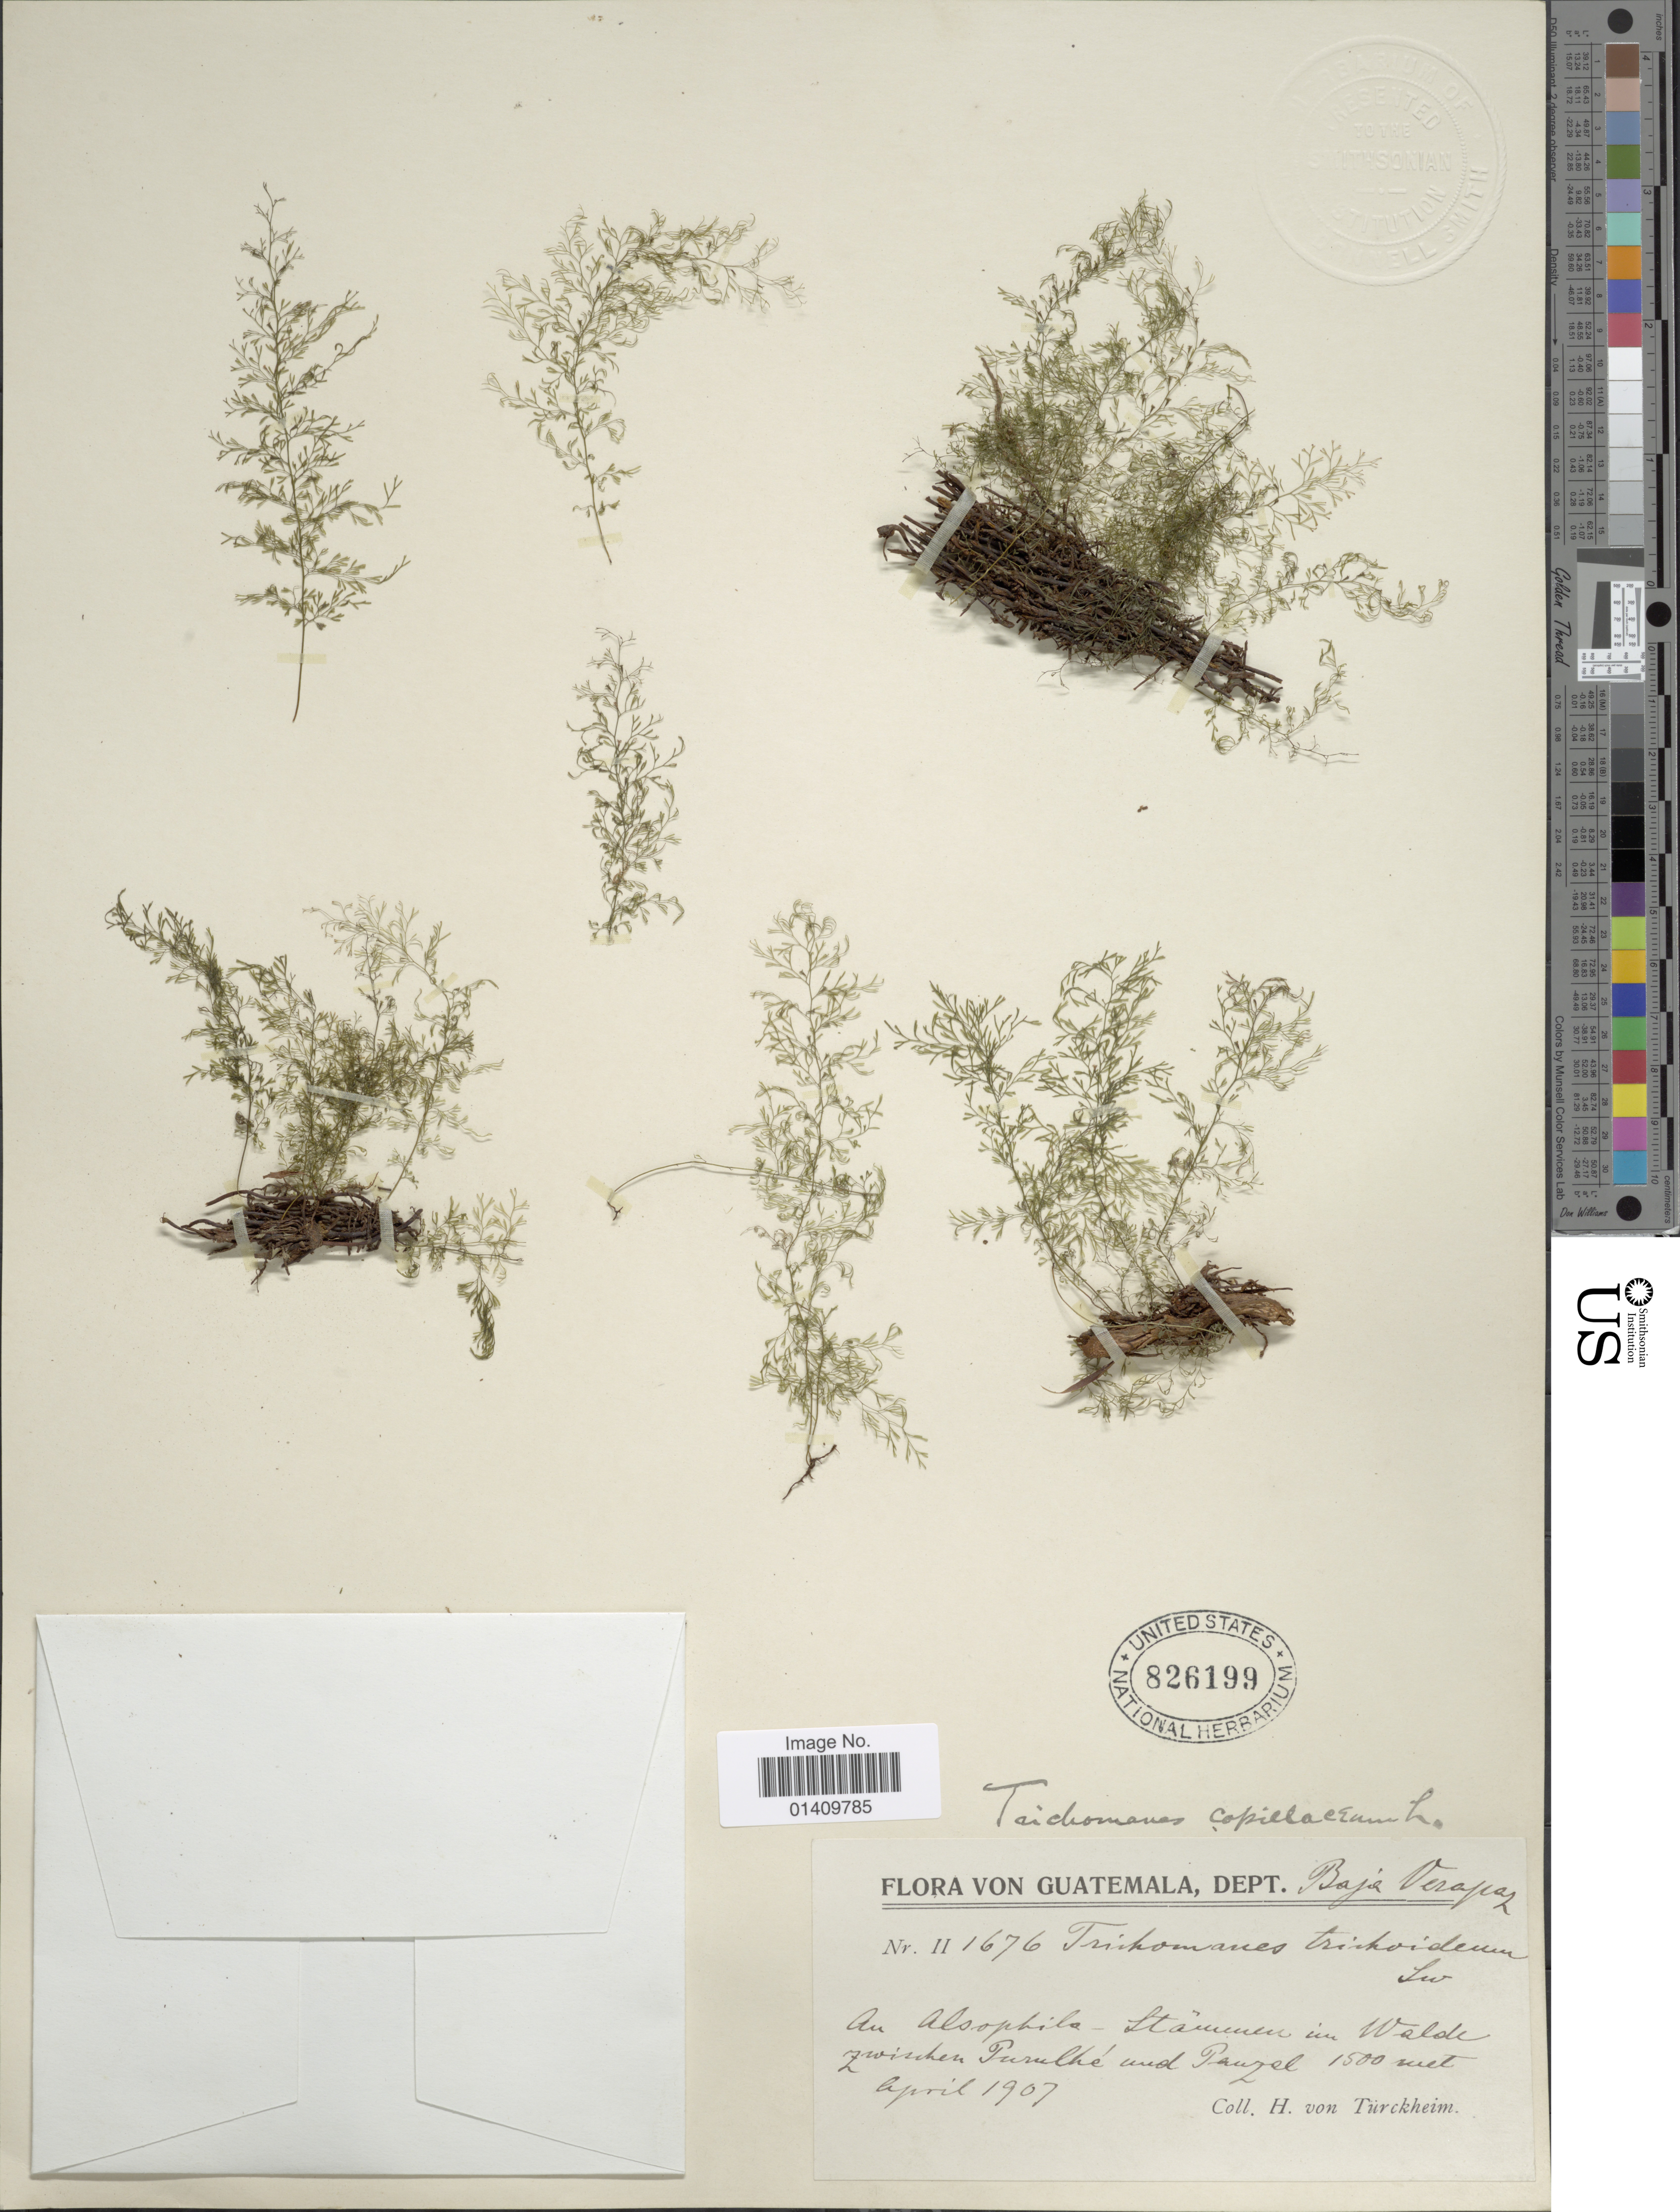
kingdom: Plantae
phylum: Tracheophyta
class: Polypodiopsida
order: Hymenophyllales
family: Hymenophyllaceae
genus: Polyphlebium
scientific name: Polyphlebium capillaceum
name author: (L.) Ebihara & Dubuisson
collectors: H. von Türckheim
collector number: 1676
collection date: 1907-04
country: Guatemala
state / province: Baja Verapaz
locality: An Alsophila stämmen im walde zwischen Purulhé und Panzal [On Alsophila stems in the forest between Purulhá and Pansal]. Dept. Baja Verapaz.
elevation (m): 1500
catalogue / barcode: US 826199